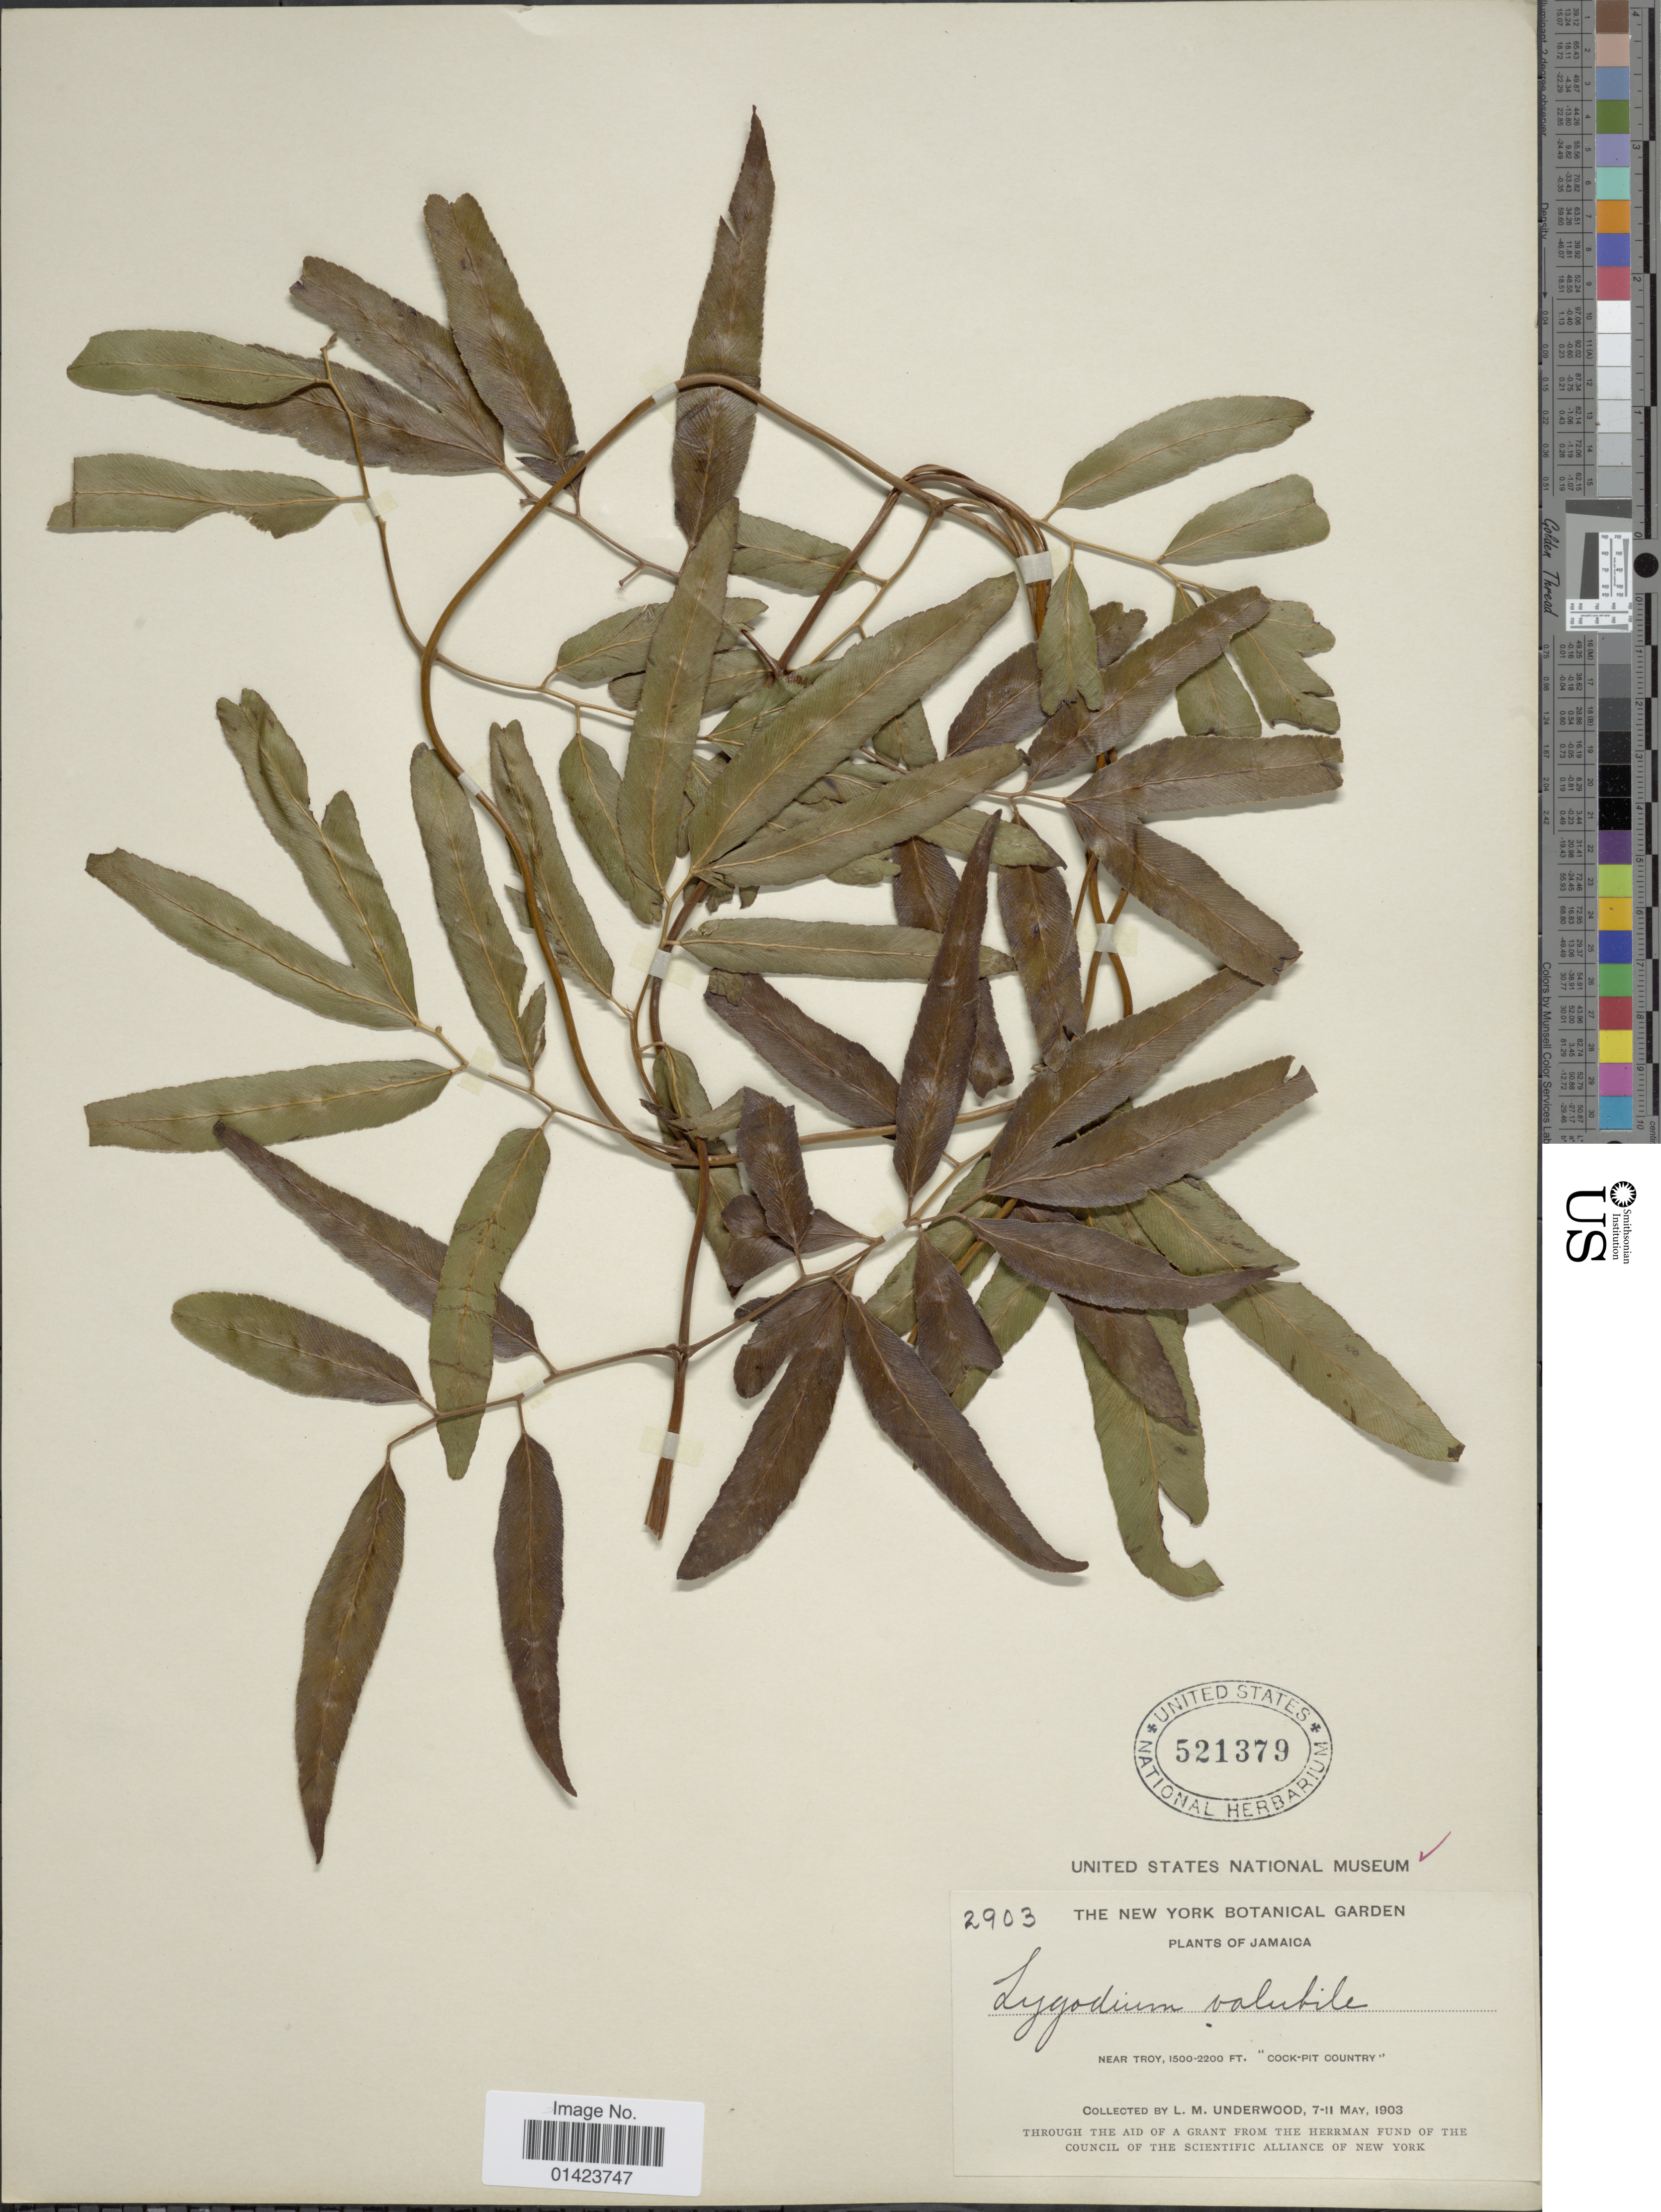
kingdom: Plantae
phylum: Tracheophyta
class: Polypodiopsida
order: Schizaeales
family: Lygodiaceae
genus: Lygodium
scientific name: Lygodium volubile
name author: Sw.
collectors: L. M. Underwood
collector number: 2903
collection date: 1903-05-07/1903-05-11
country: Jamaica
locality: Near Troy, Cock-Pit Country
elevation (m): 457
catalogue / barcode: US 521379